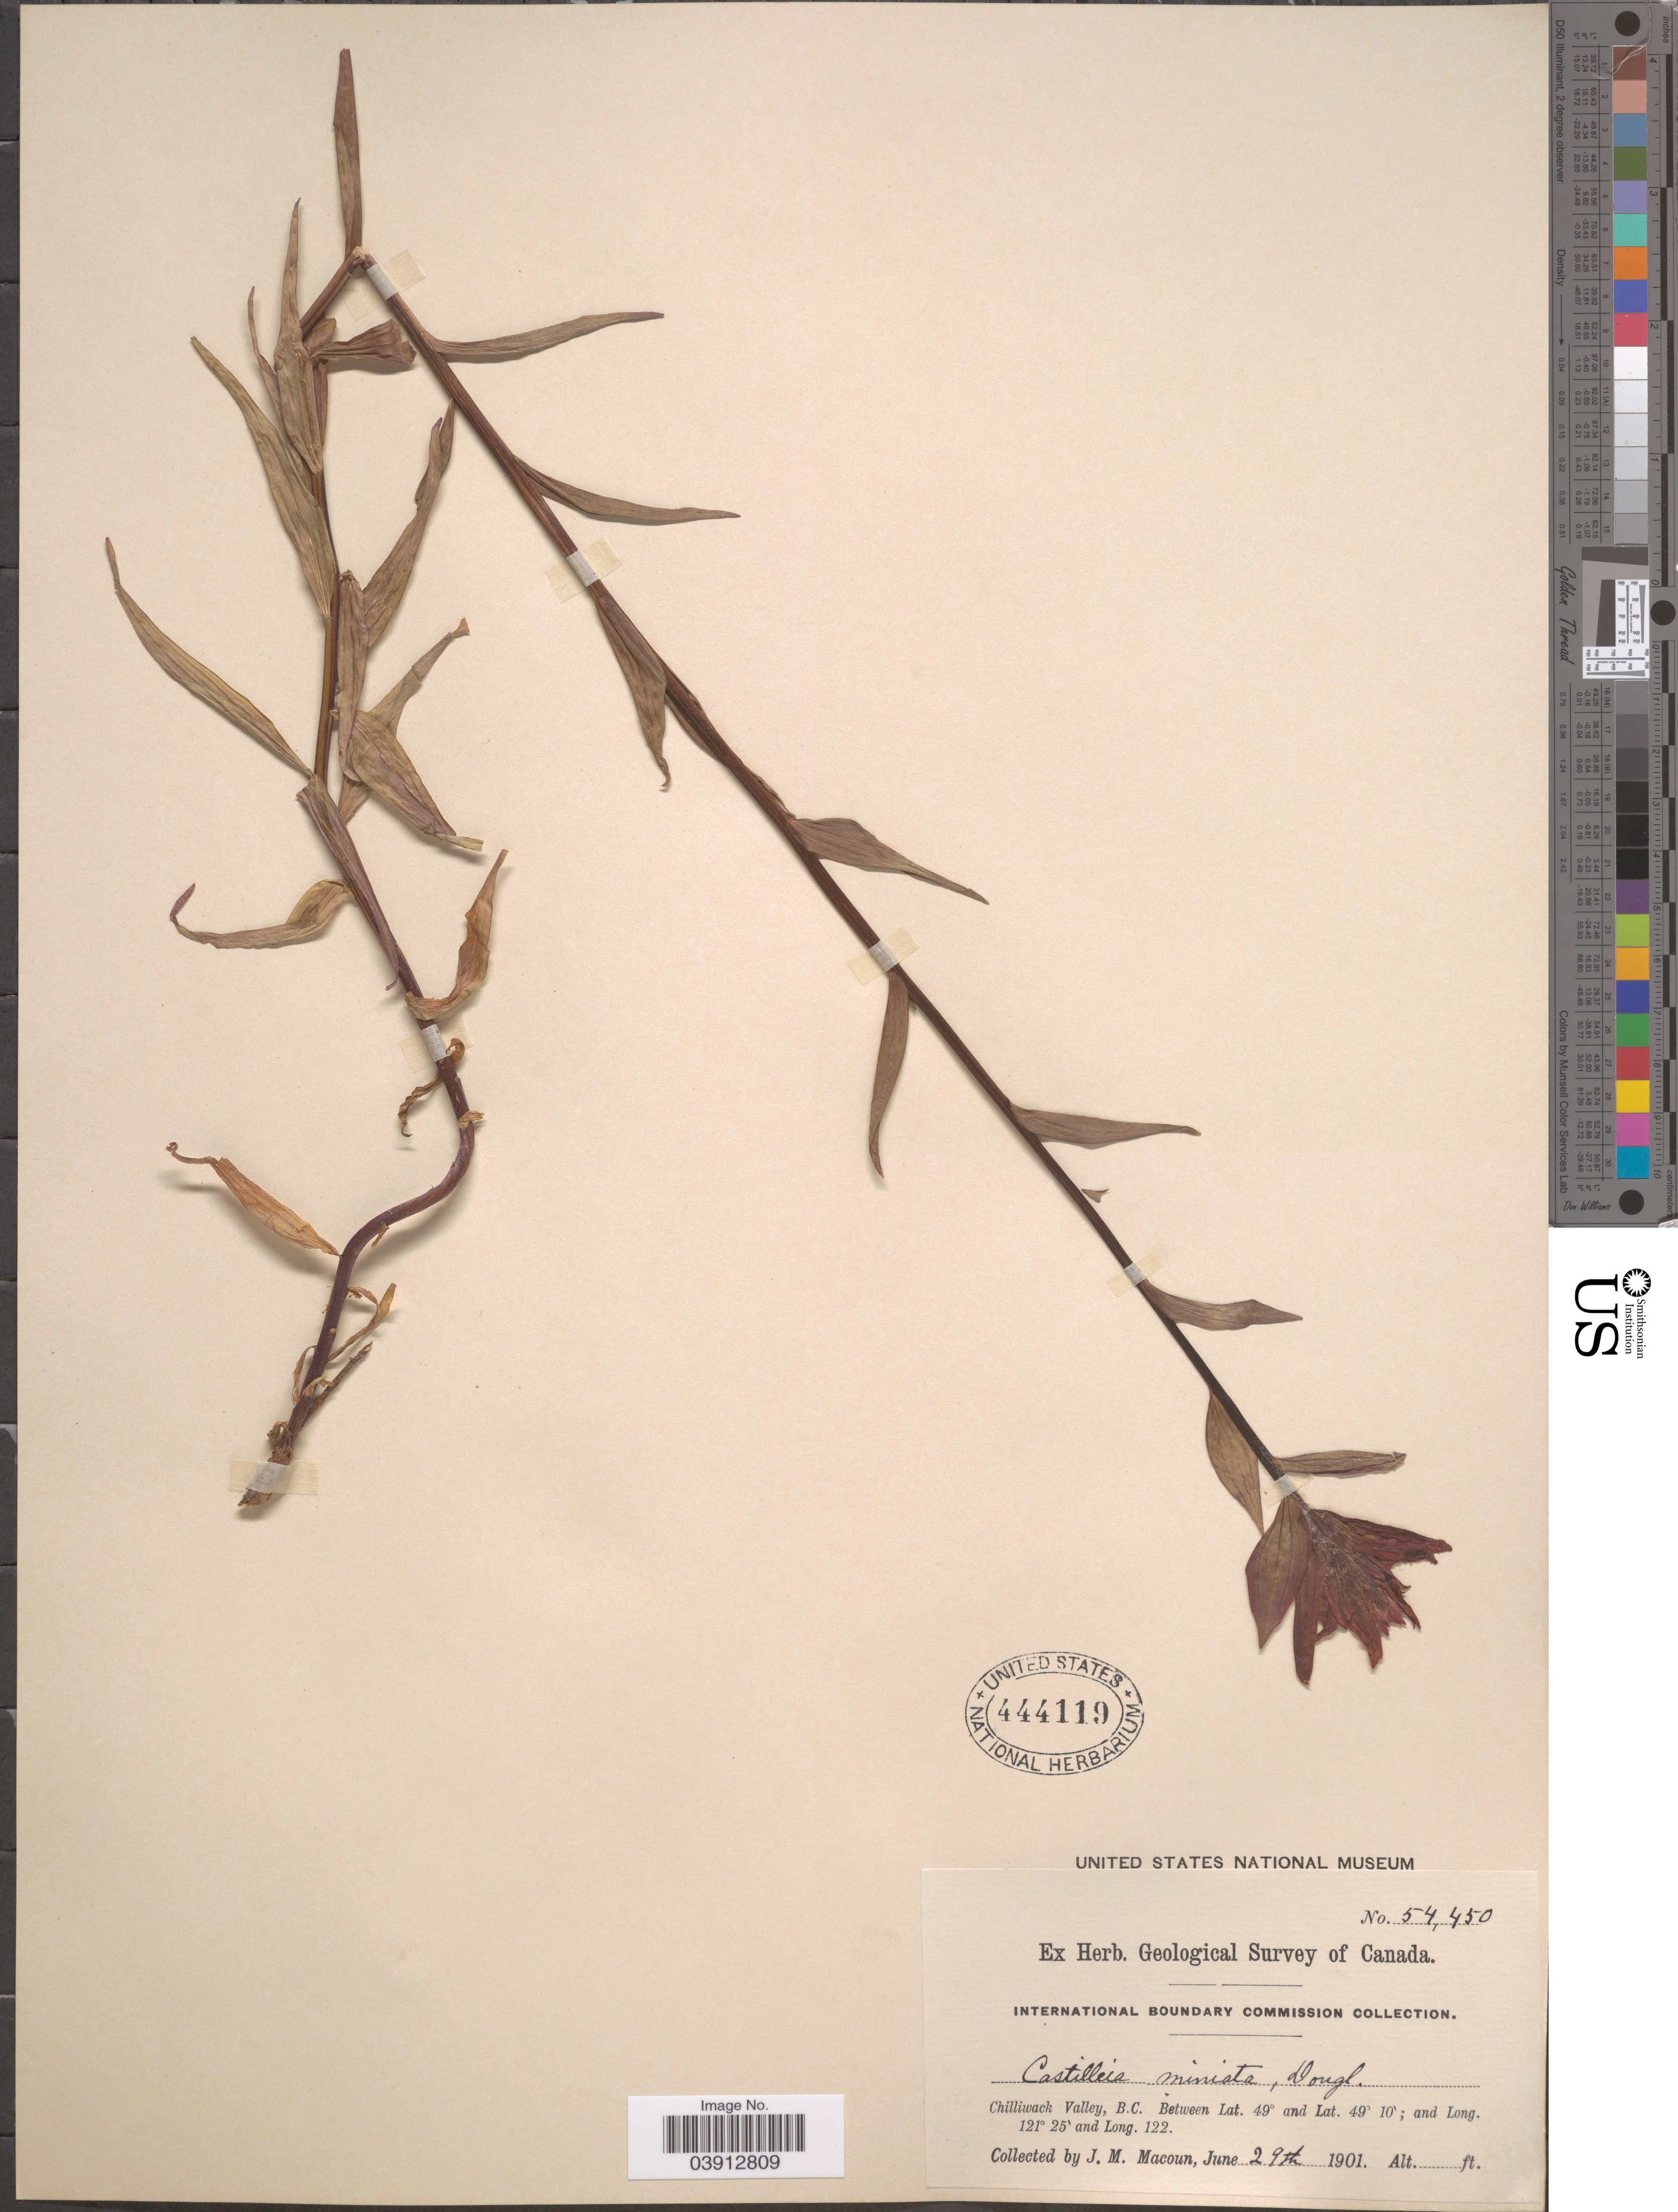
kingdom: Plantae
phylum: Tracheophyta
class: Magnoliopsida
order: Lamiales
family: Orobanchaceae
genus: Castilleja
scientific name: Castilleja miniata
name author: Douglas ex Hook.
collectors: J. M. Macoun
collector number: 54450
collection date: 1901-06-29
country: Canada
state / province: British Columbia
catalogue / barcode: US 444119